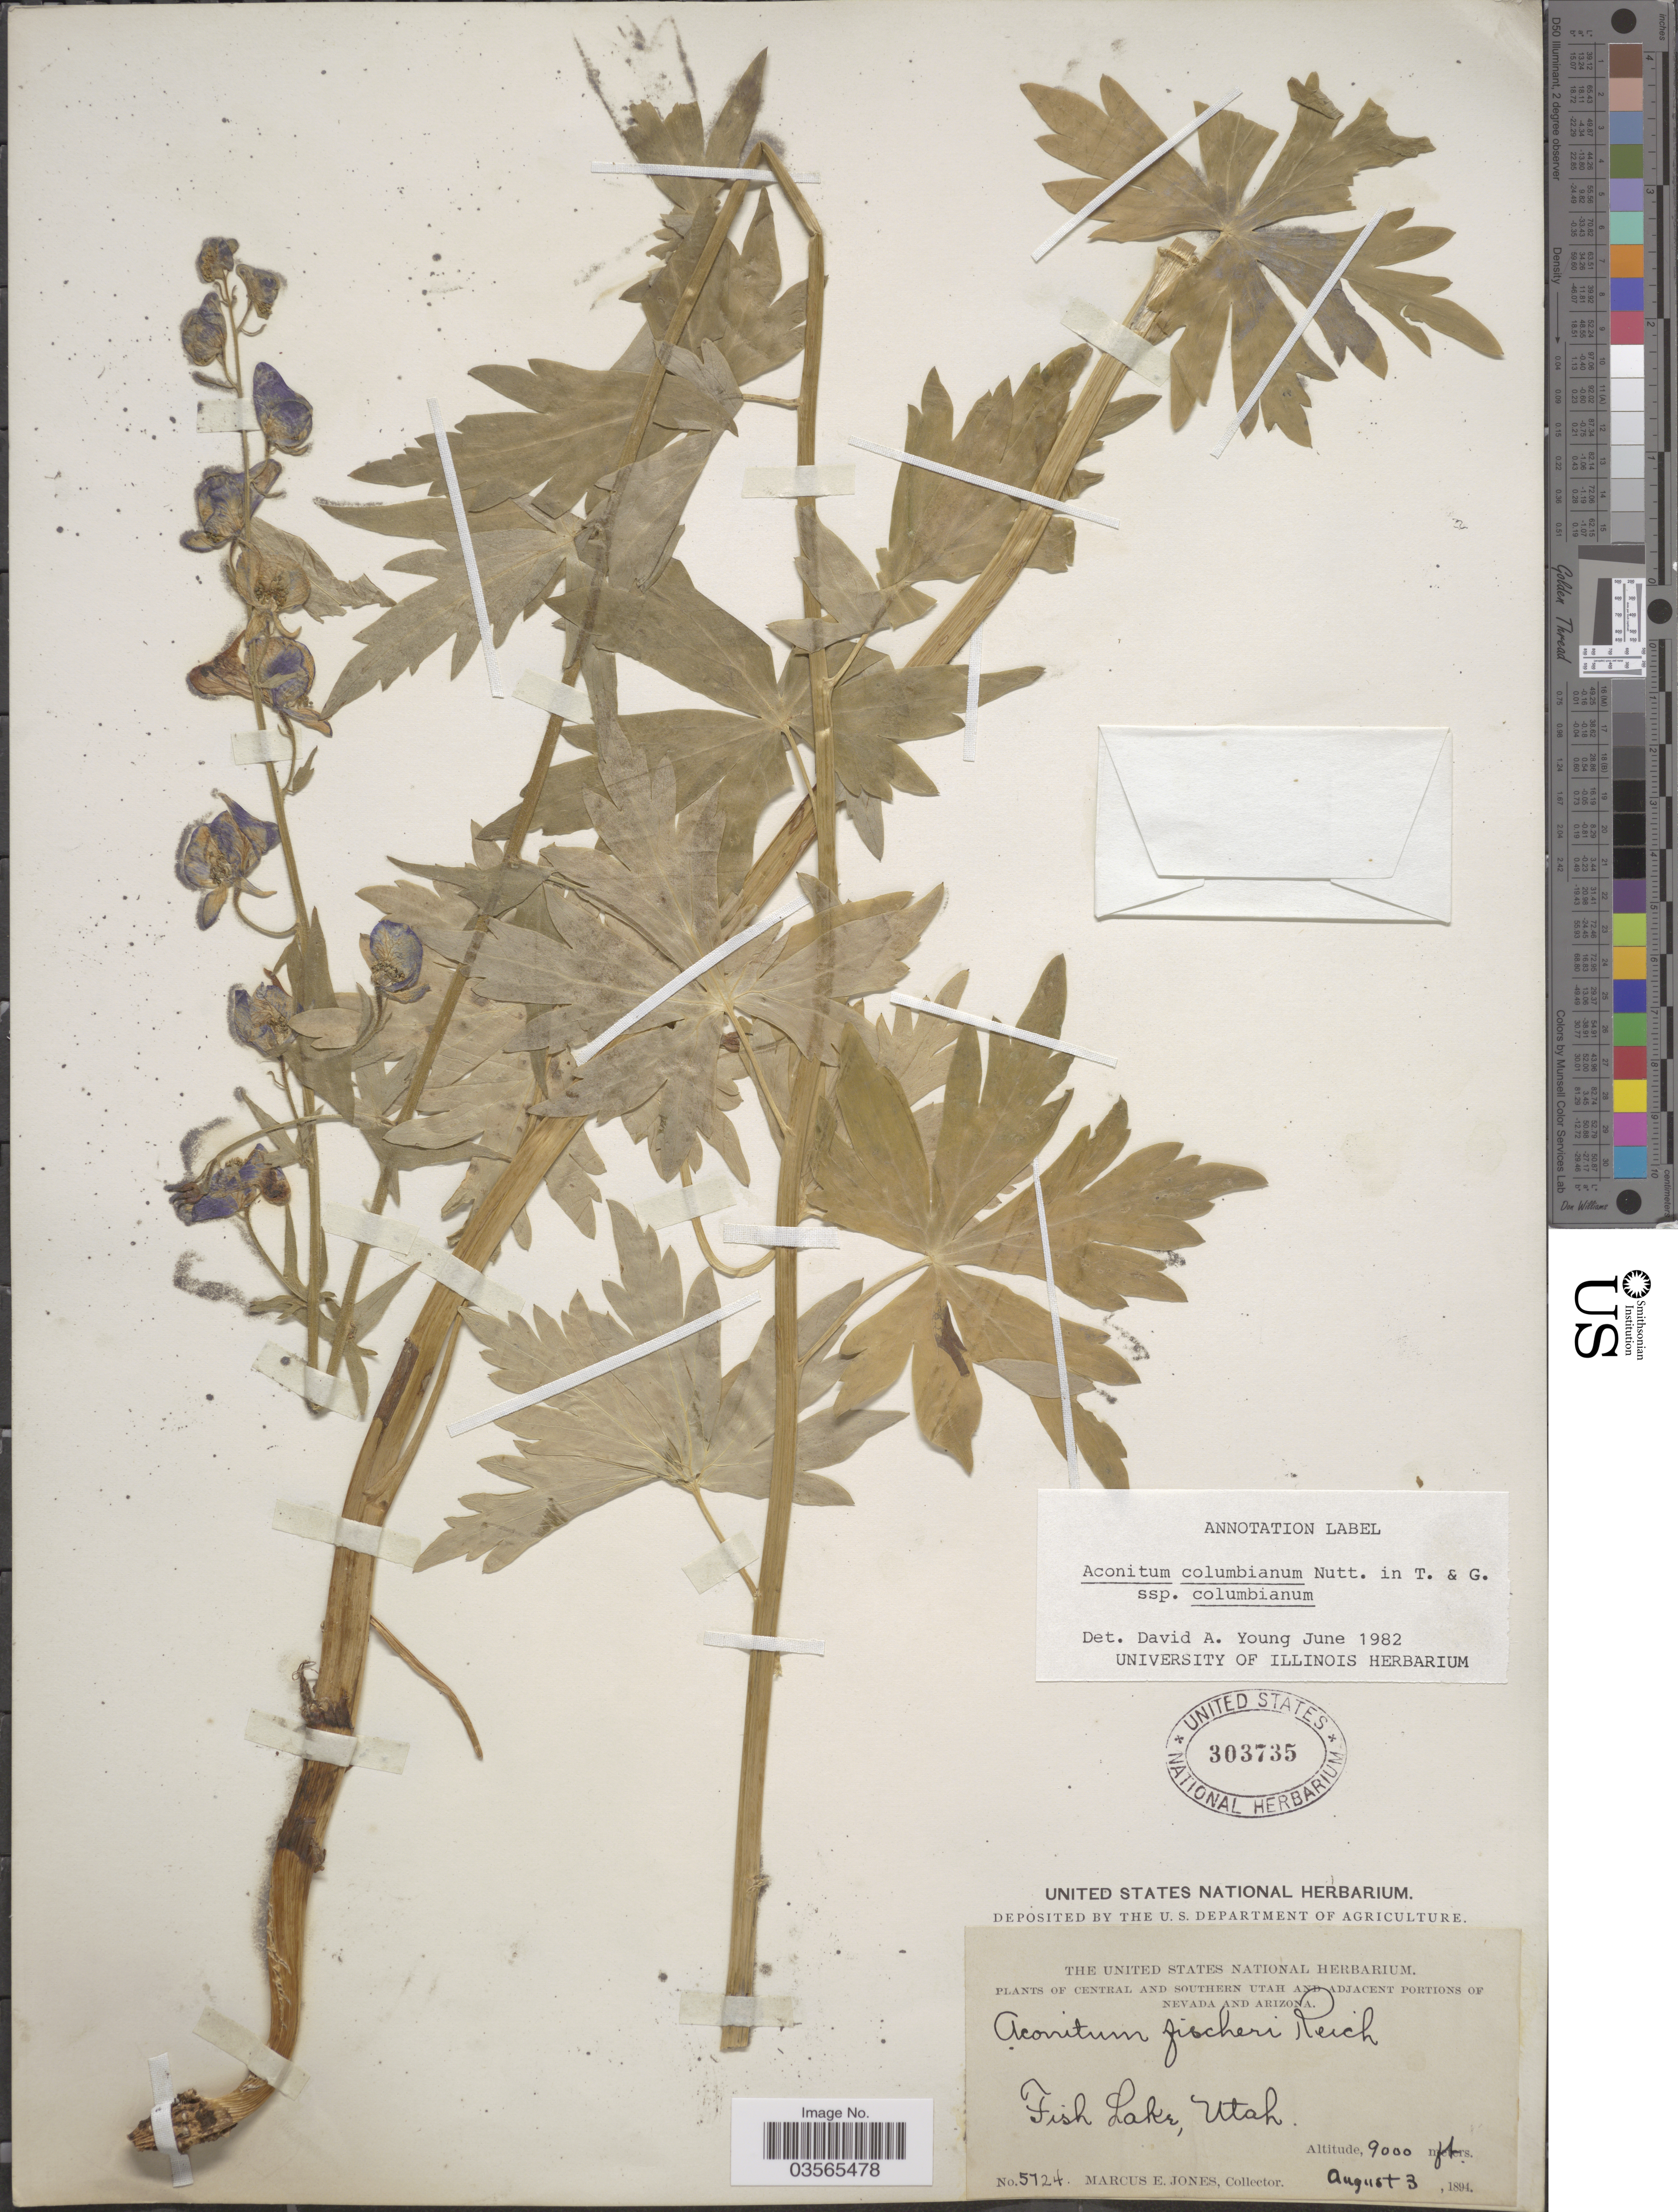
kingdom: Plantae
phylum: Tracheophyta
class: Magnoliopsida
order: Ranunculales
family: Ranunculaceae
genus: Aconitum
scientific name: Aconitum columbianum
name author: Nutt.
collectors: M. E. Jones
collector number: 5724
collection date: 1894-08-03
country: United States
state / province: Utah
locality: Central and Southern Utah. Fish Lake.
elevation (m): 2743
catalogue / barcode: US 303735